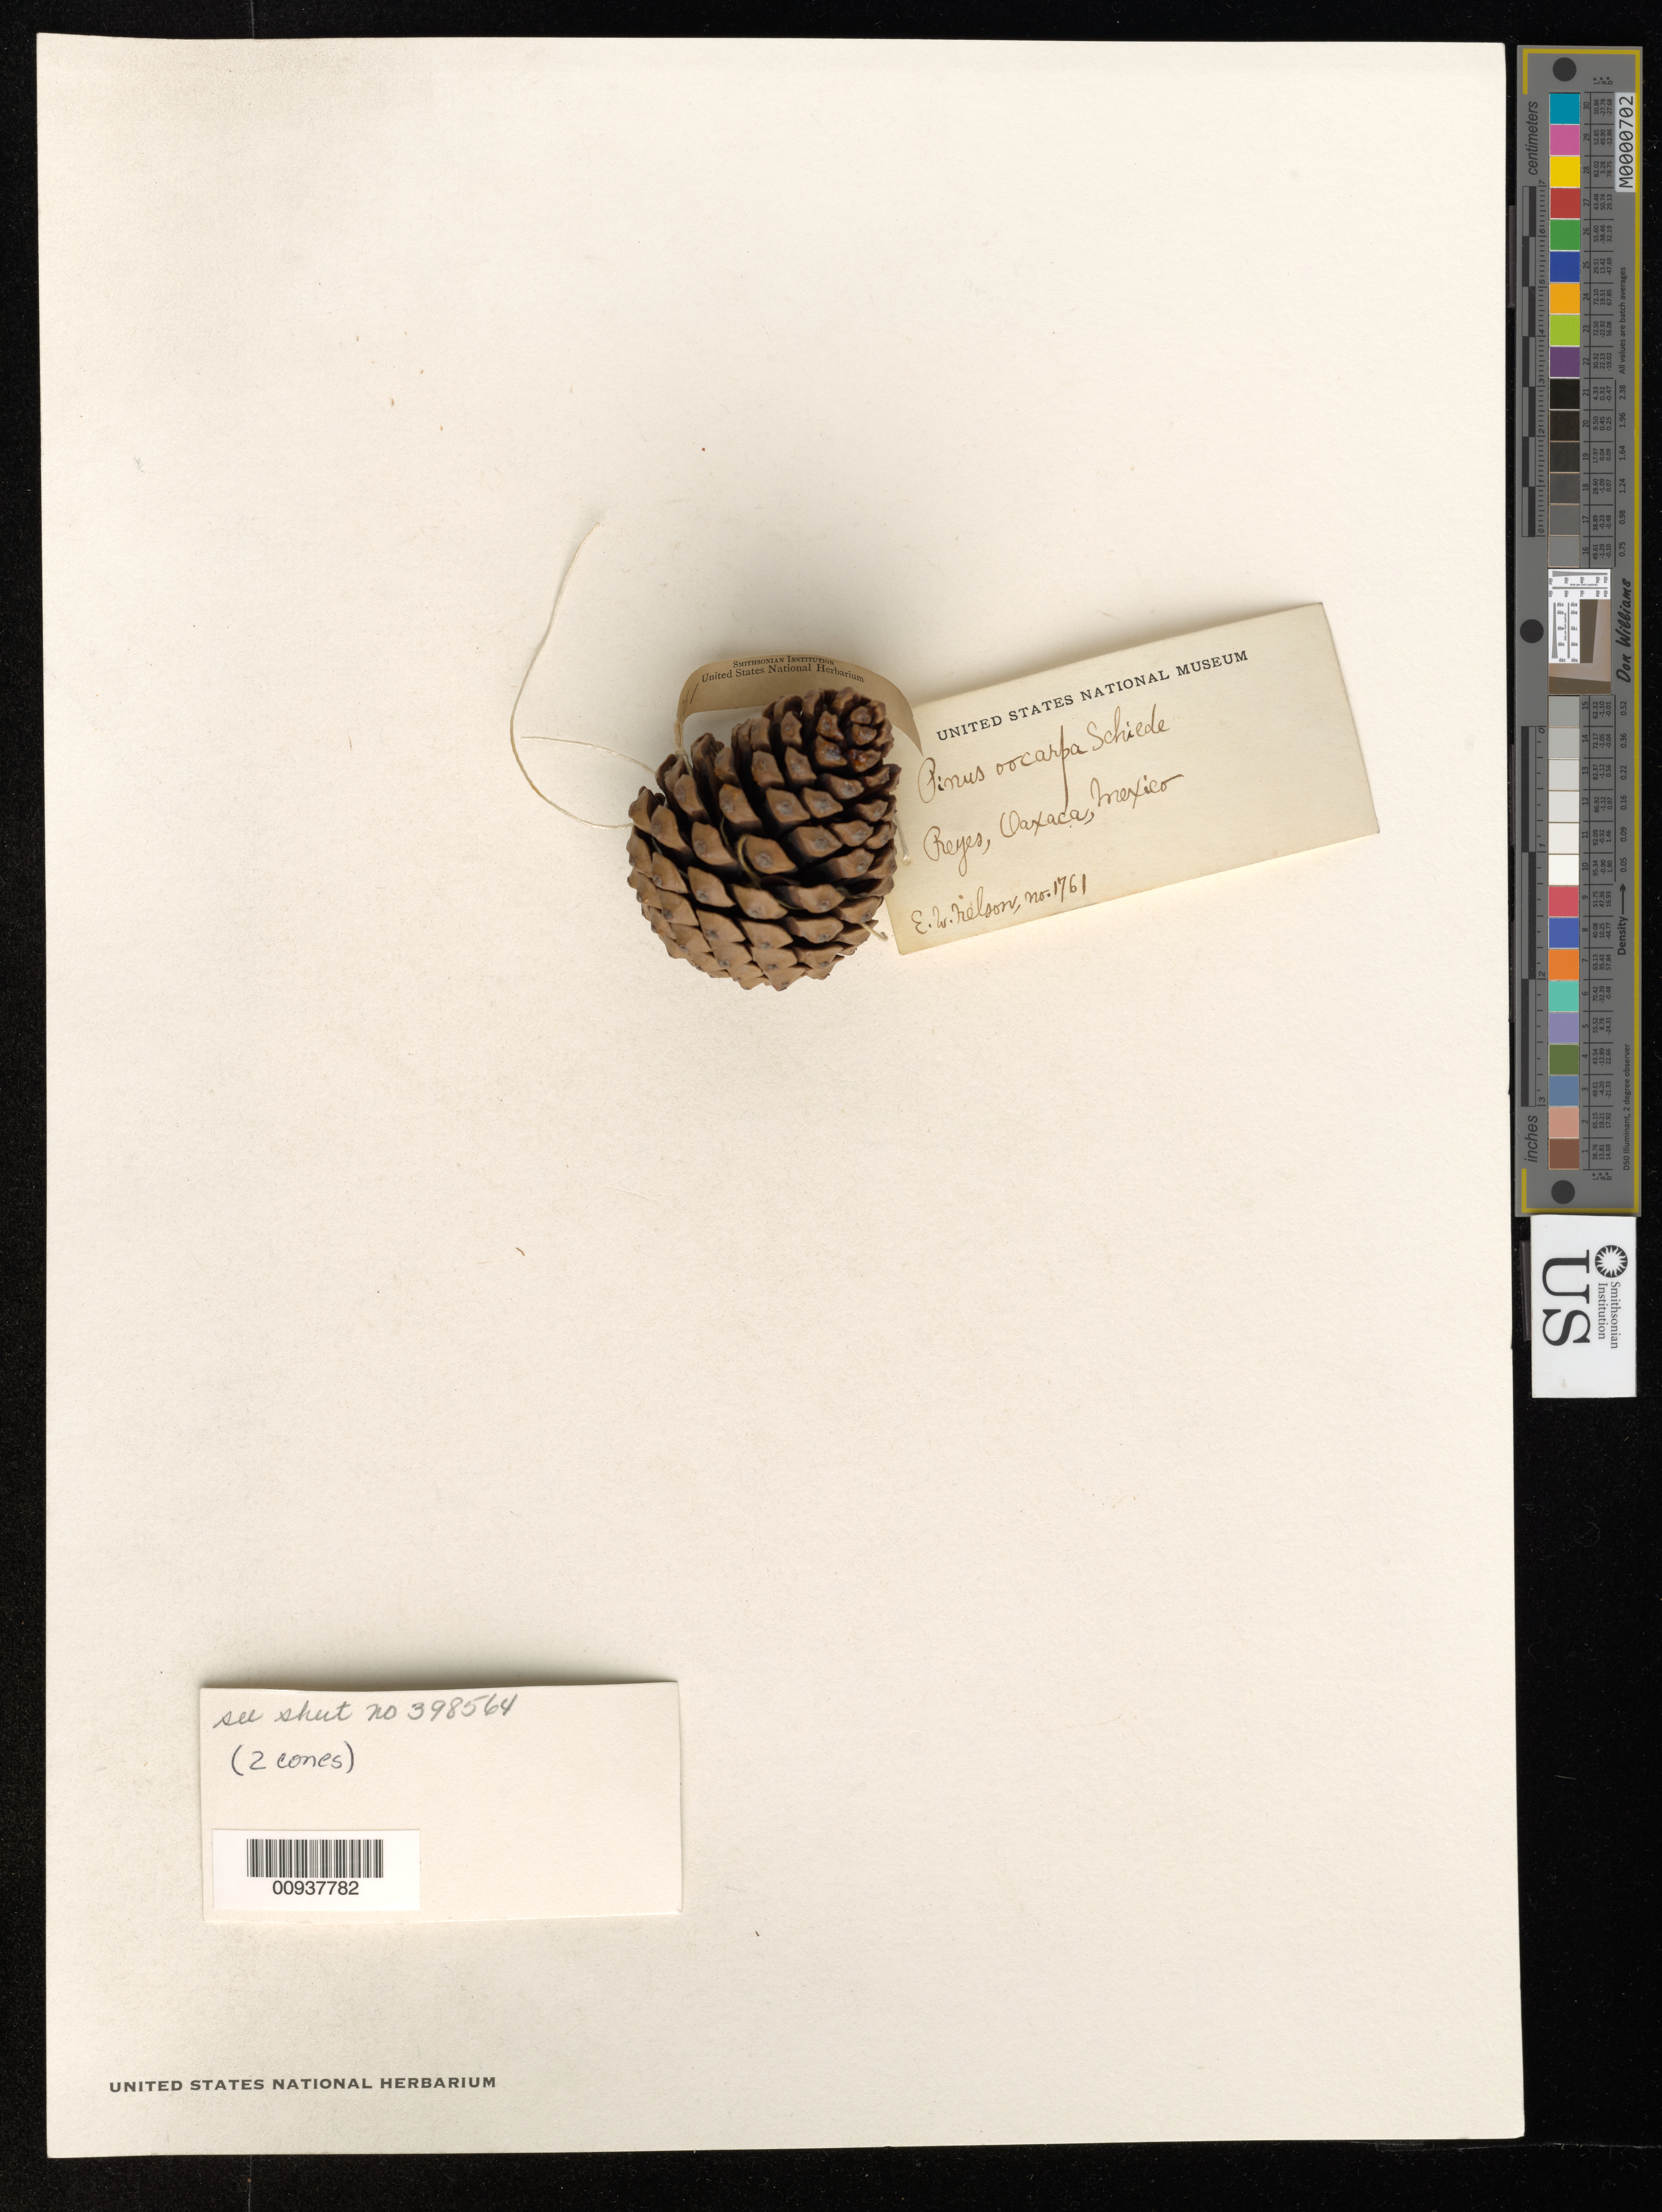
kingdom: Plantae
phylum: Tracheophyta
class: Pinopsida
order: Pinales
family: Pinaceae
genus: Pinus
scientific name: Pinus oocarpa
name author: Schiede ex Schltdl.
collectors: E. W. Nelson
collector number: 1761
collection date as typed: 1894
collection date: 1894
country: Mexico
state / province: Oaxaca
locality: Near Reyes.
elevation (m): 1463